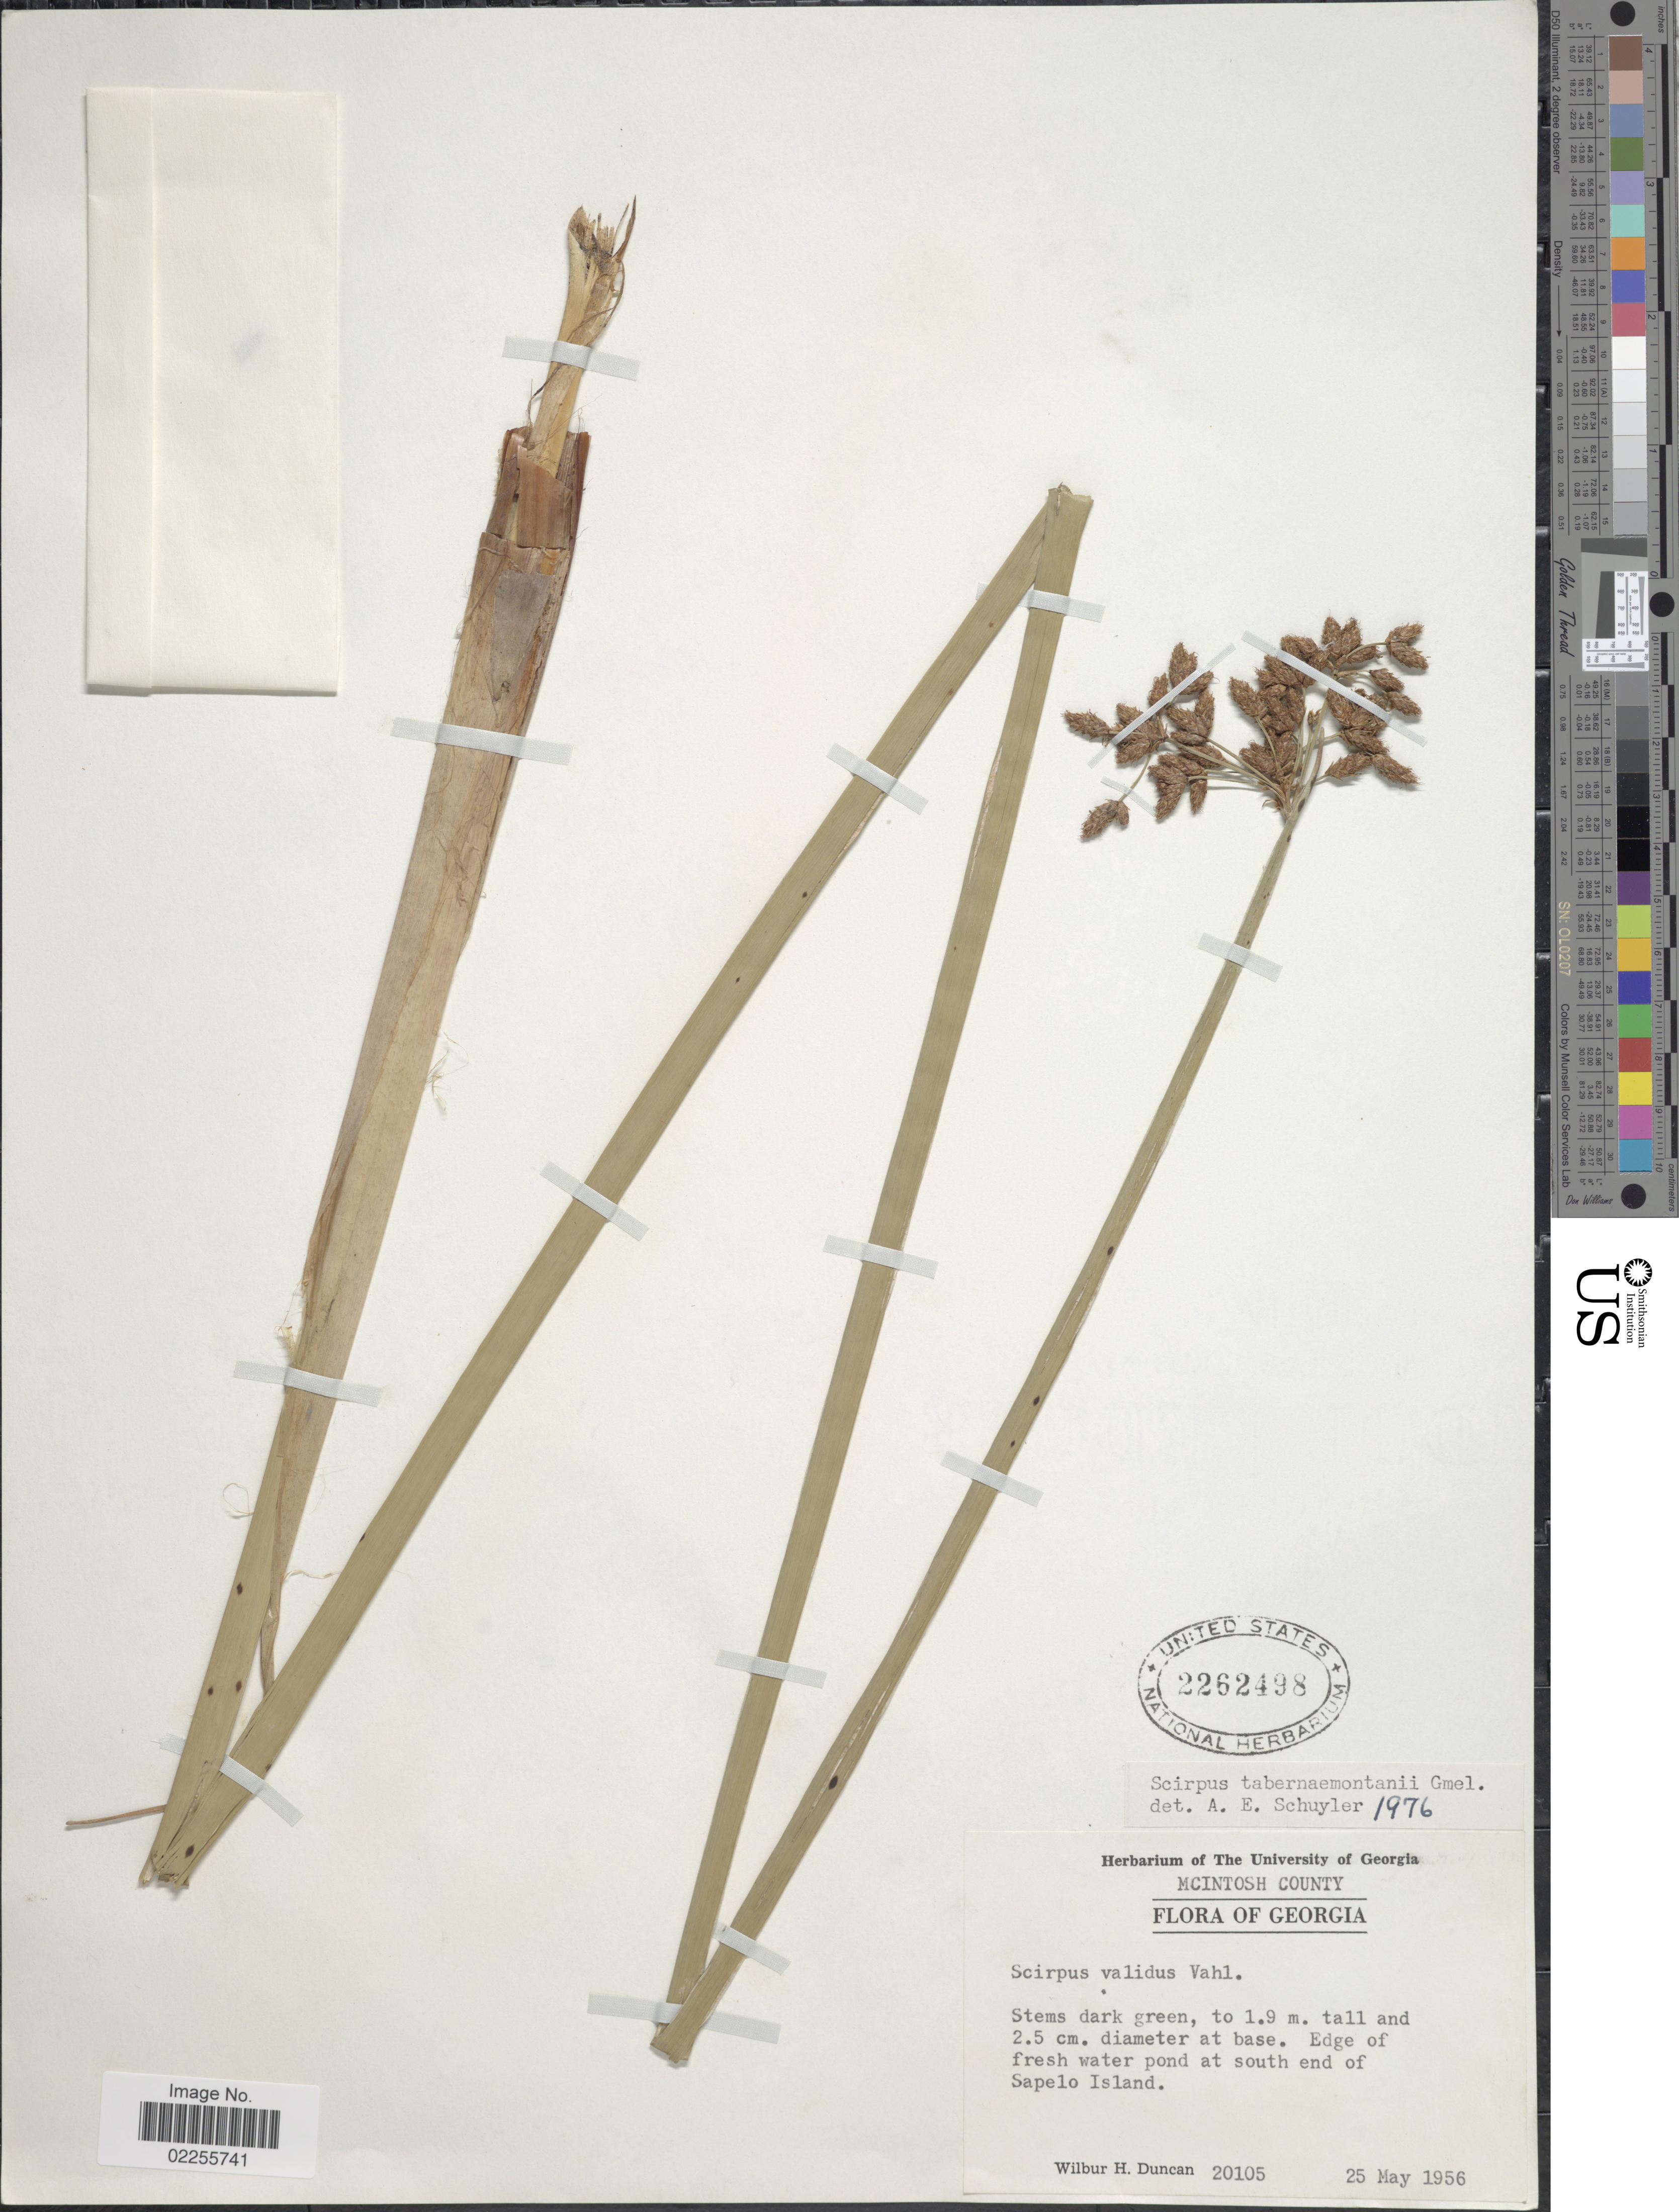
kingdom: Plantae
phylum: Tracheophyta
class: Liliopsida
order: Poales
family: Cyperaceae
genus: Schoenoplectus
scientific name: Schoenoplectus tabernaemontani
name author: (C.C. Gmel.) Palla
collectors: W. H. Duncan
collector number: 20105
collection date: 1956-05-25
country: United States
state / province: Georgia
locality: McIntosh County, edge of fresh watern pond at south end of fresh water pond at end of Sapelo Island.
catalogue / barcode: US 2262498